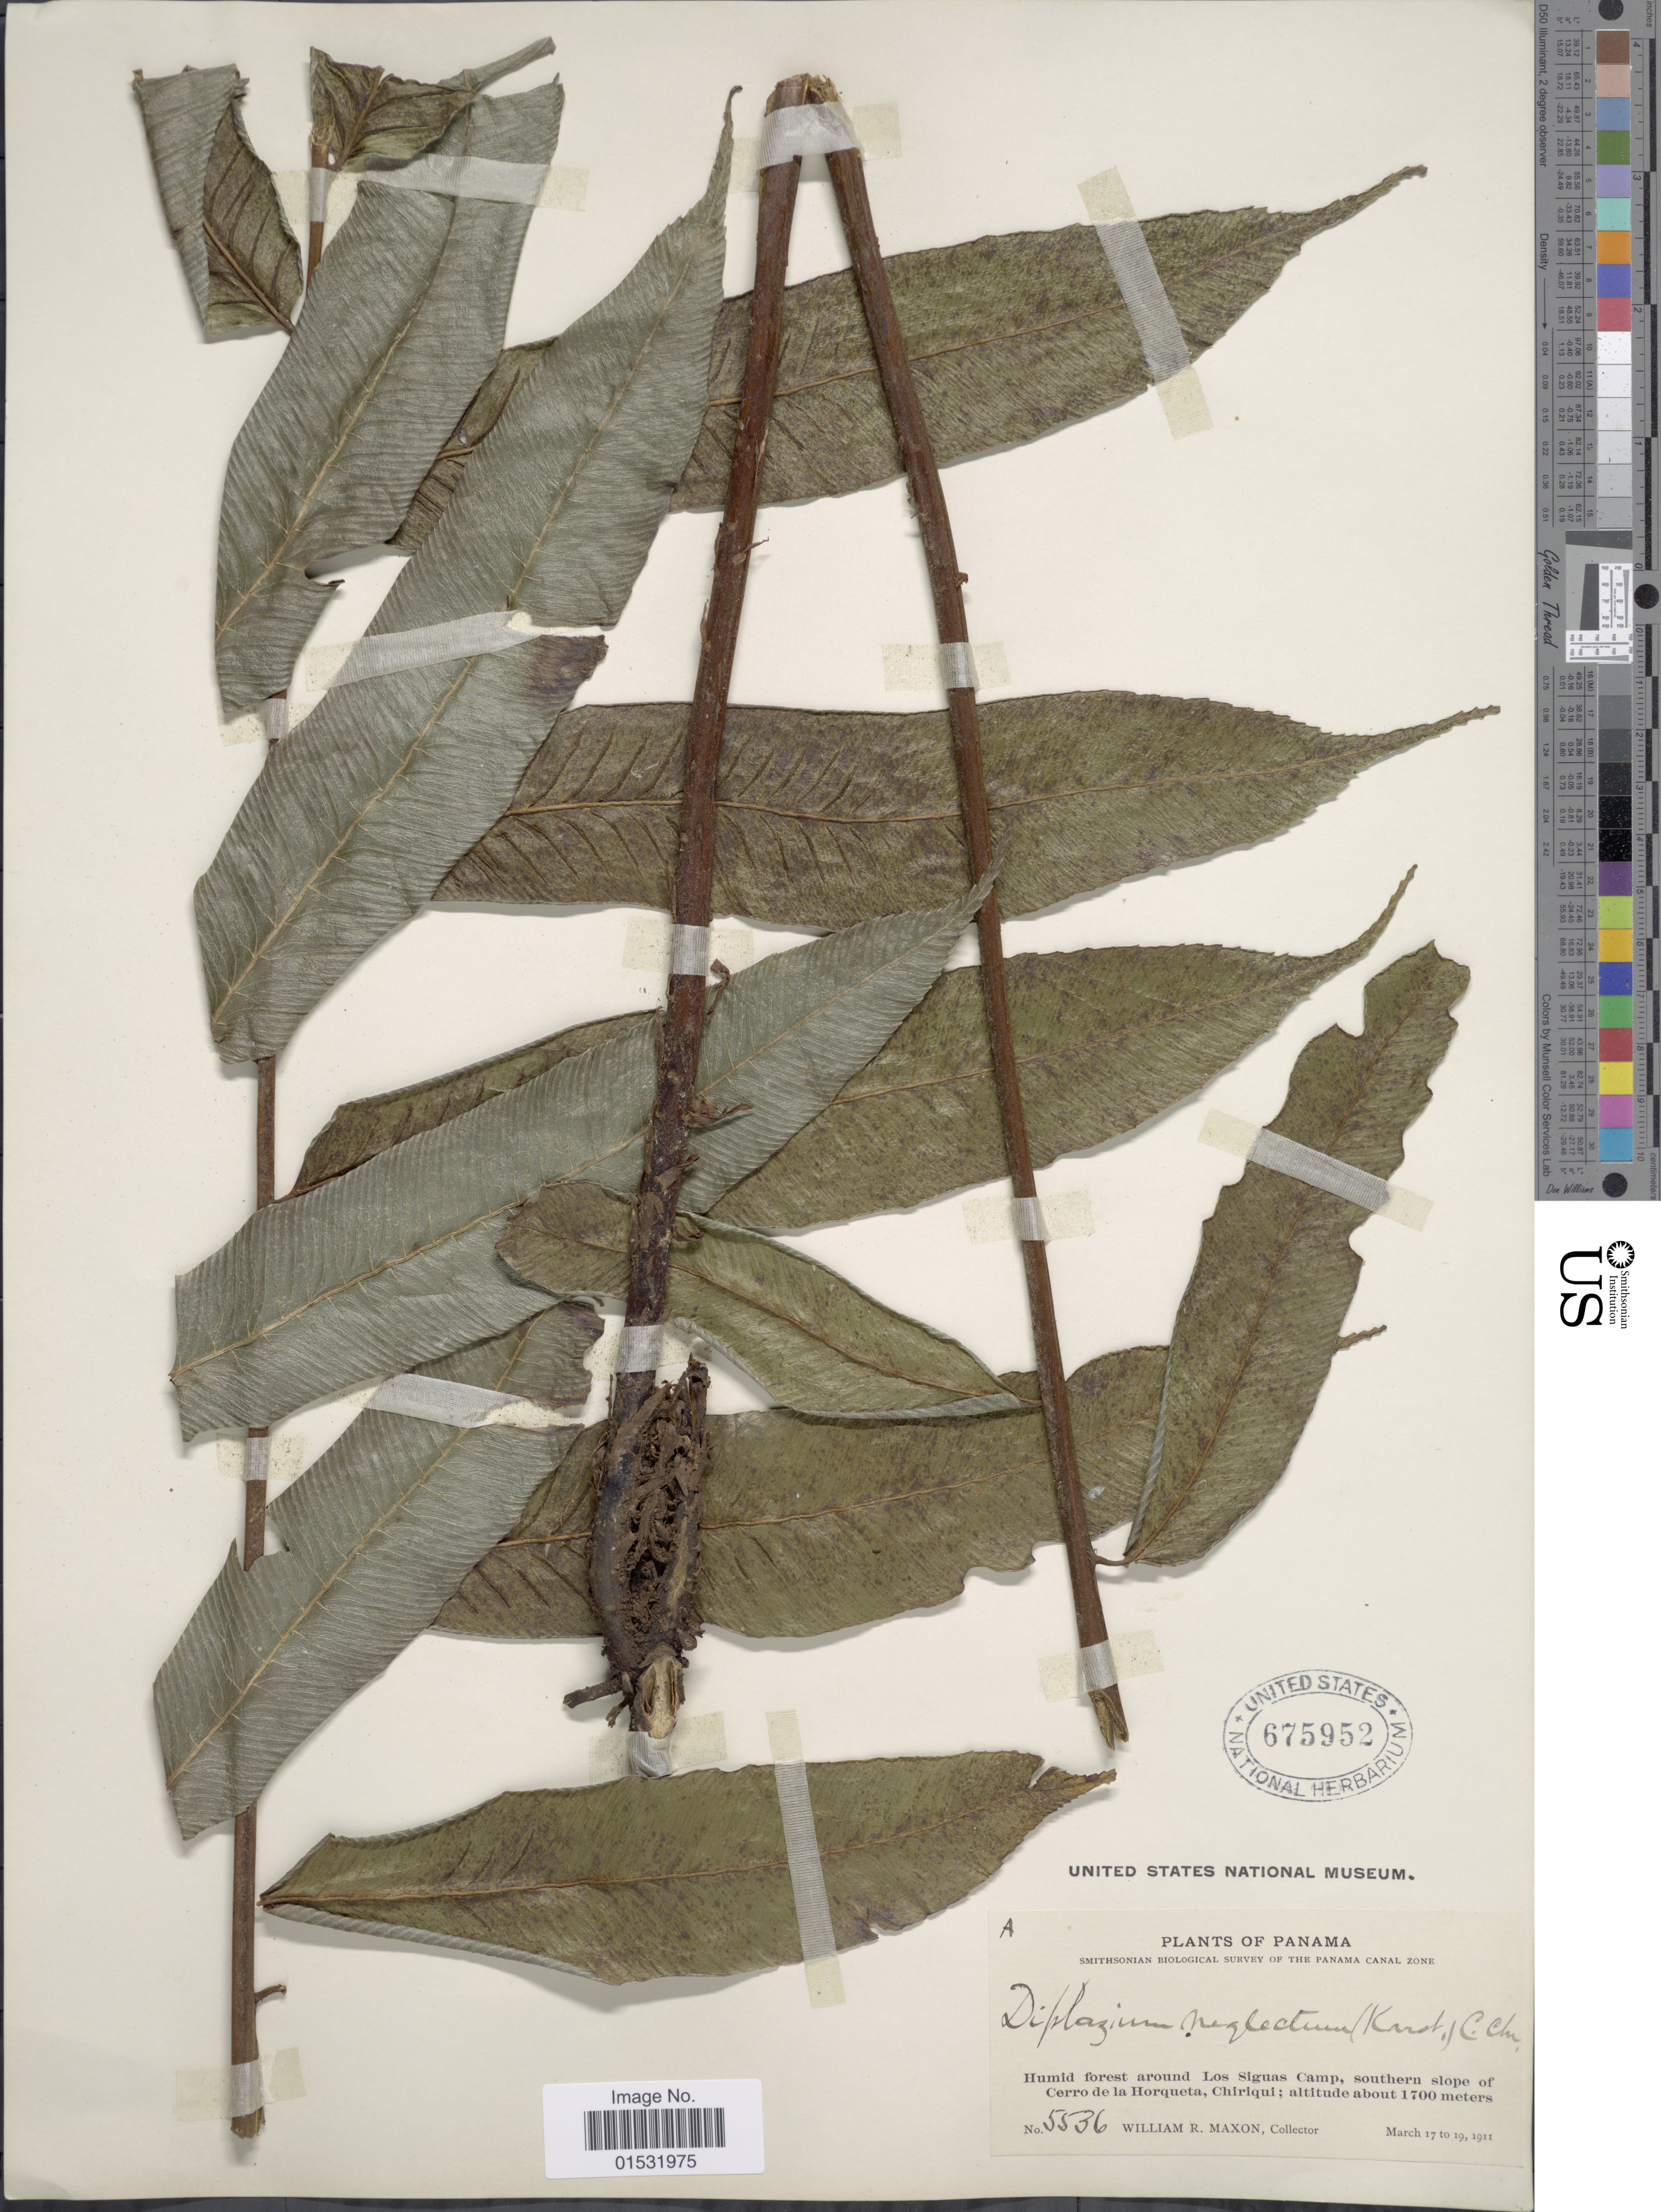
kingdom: Plantae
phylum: Tracheophyta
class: Polypodiopsida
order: Polypodiales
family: Athyriaceae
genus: Diplazium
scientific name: Diplazium obscurum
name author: Christ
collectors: W. R. Maxon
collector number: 5536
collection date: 1911-03-17/1911-03-19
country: Panama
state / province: Chiriqui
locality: Panama Canal Zone. Humid forest around Los Siguas Camp, southern slope of Cerro de la Horqueta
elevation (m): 1700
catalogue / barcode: US 675952